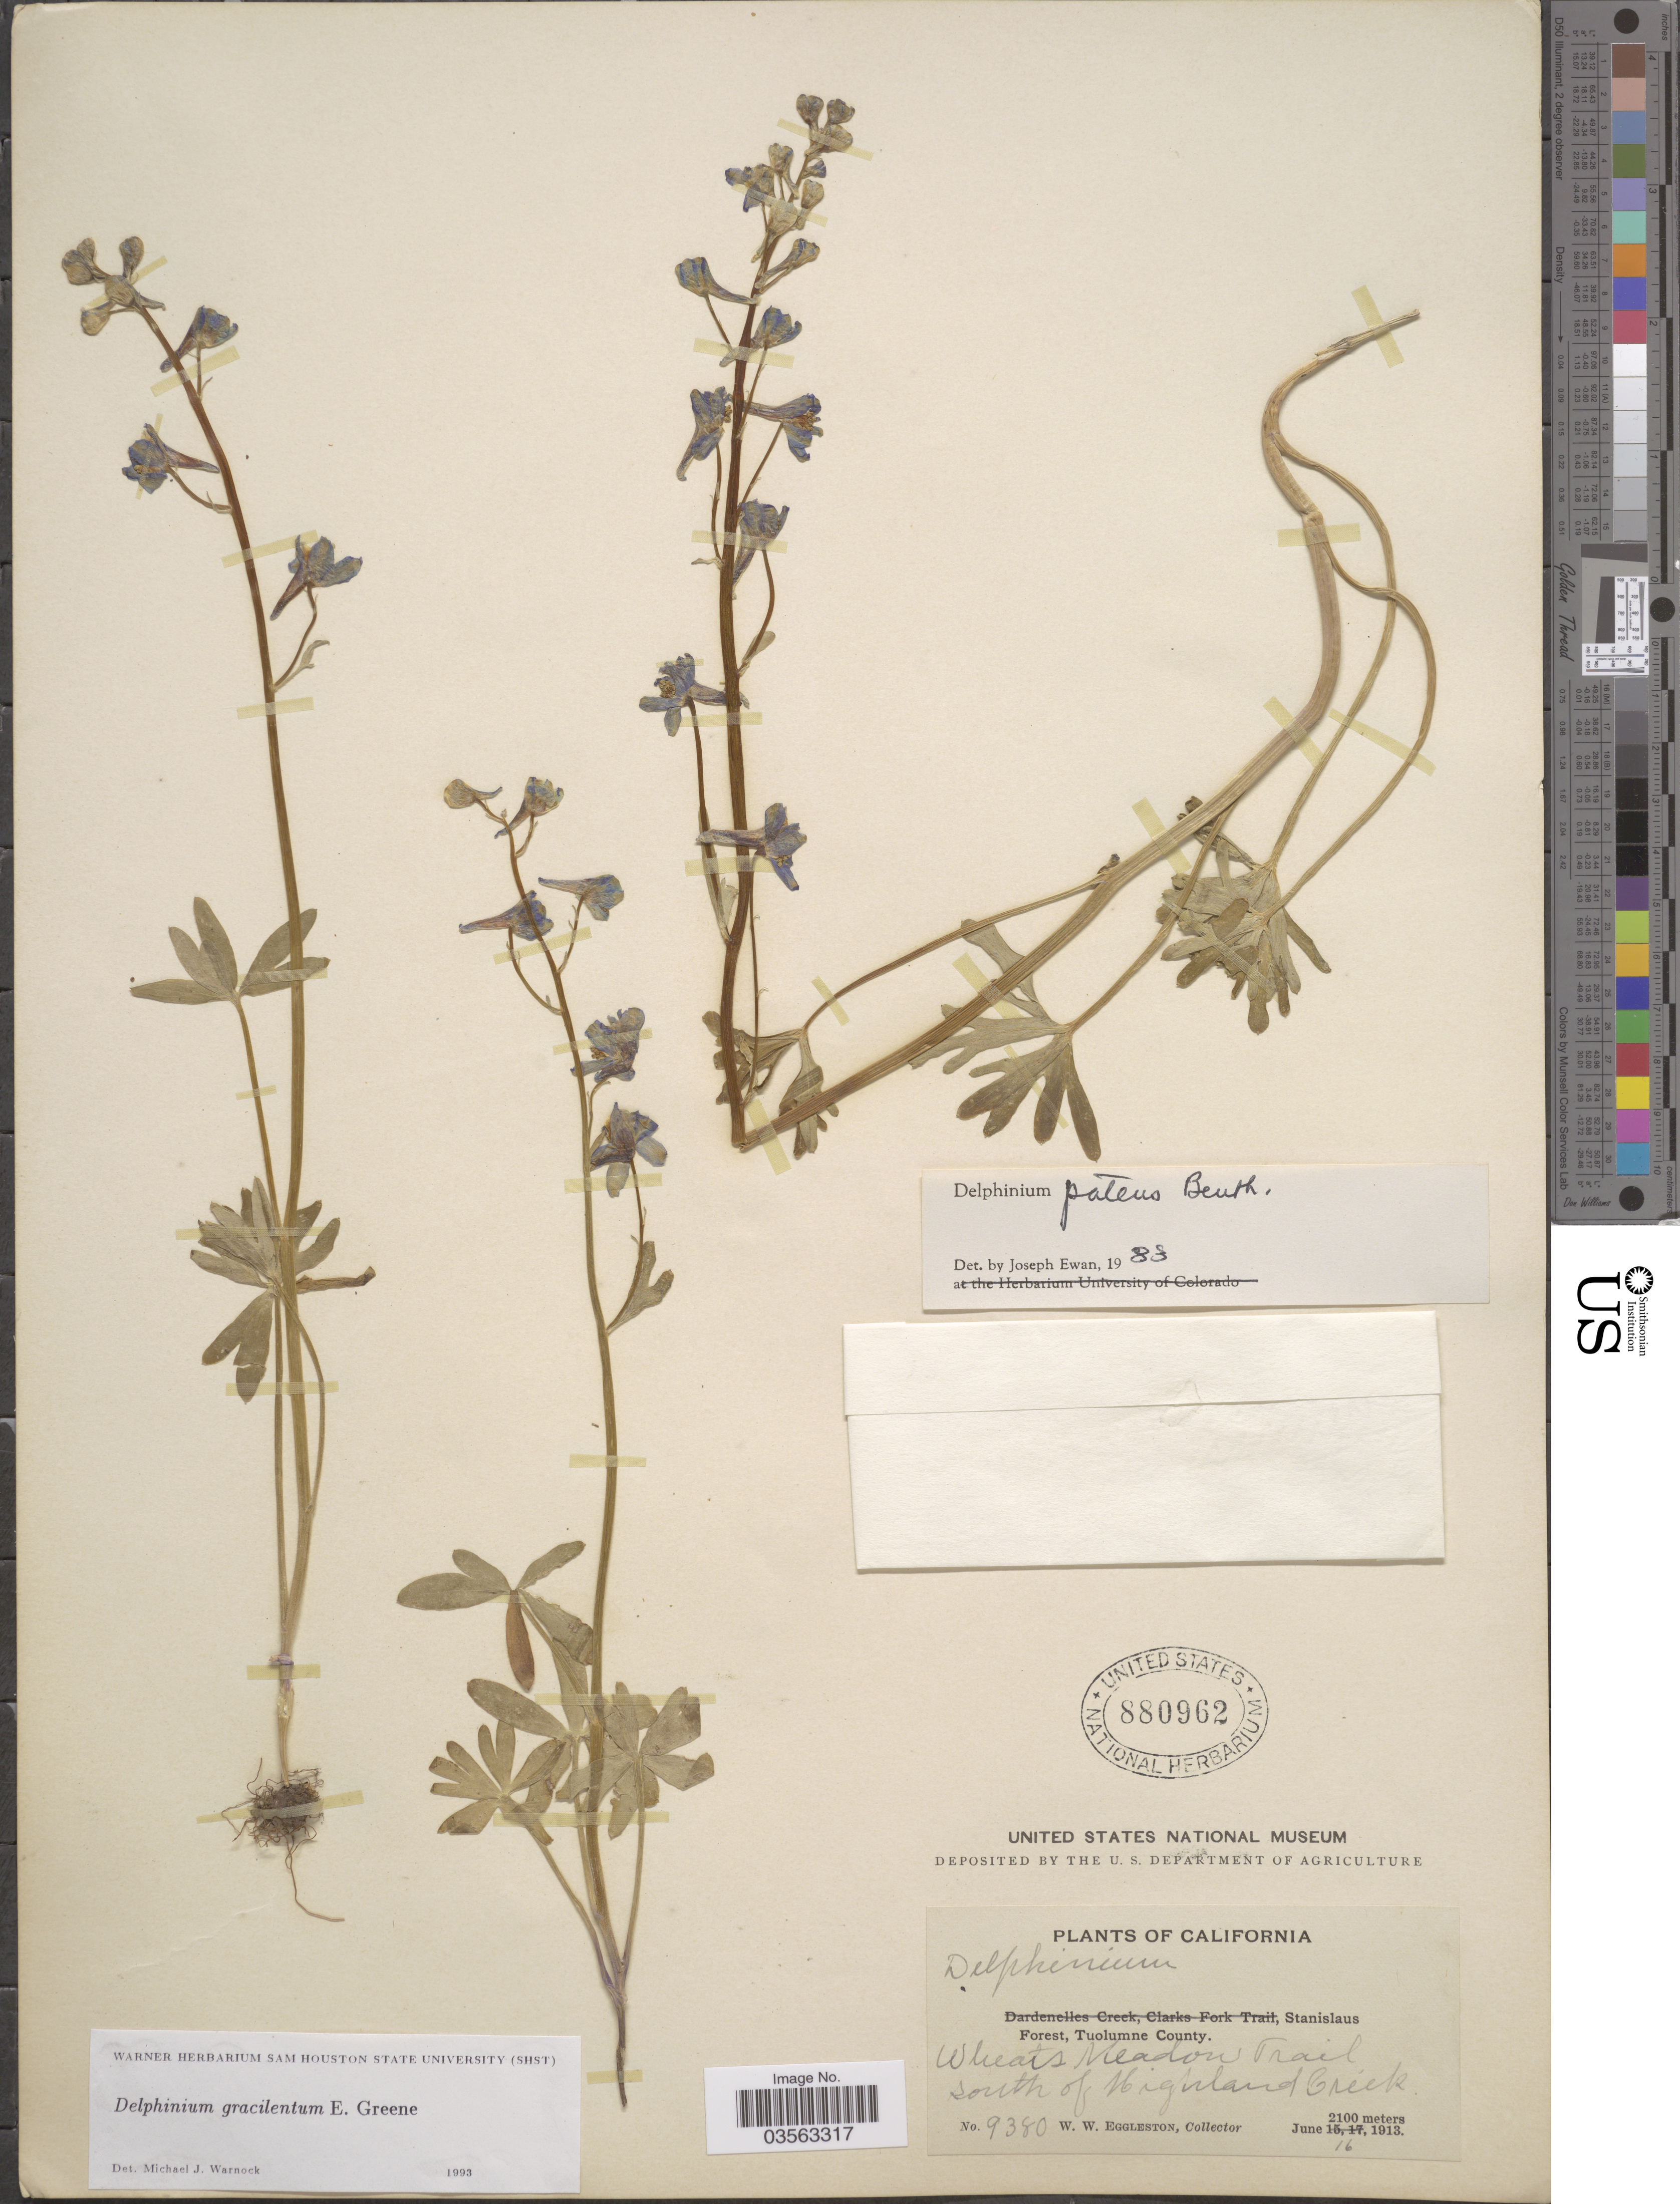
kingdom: Plantae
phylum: Tracheophyta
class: Magnoliopsida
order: Ranunculales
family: Ranunculaceae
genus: Delphinium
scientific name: Delphinium gracilentum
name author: Greene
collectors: W. W. Eggleston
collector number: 9380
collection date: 1913-06-16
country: United States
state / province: California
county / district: Tuolumne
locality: Stanislaus Forest, Tuolumne County. Wheats Meadow Trail, South of Highland Creek.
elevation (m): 2100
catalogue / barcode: US 880962